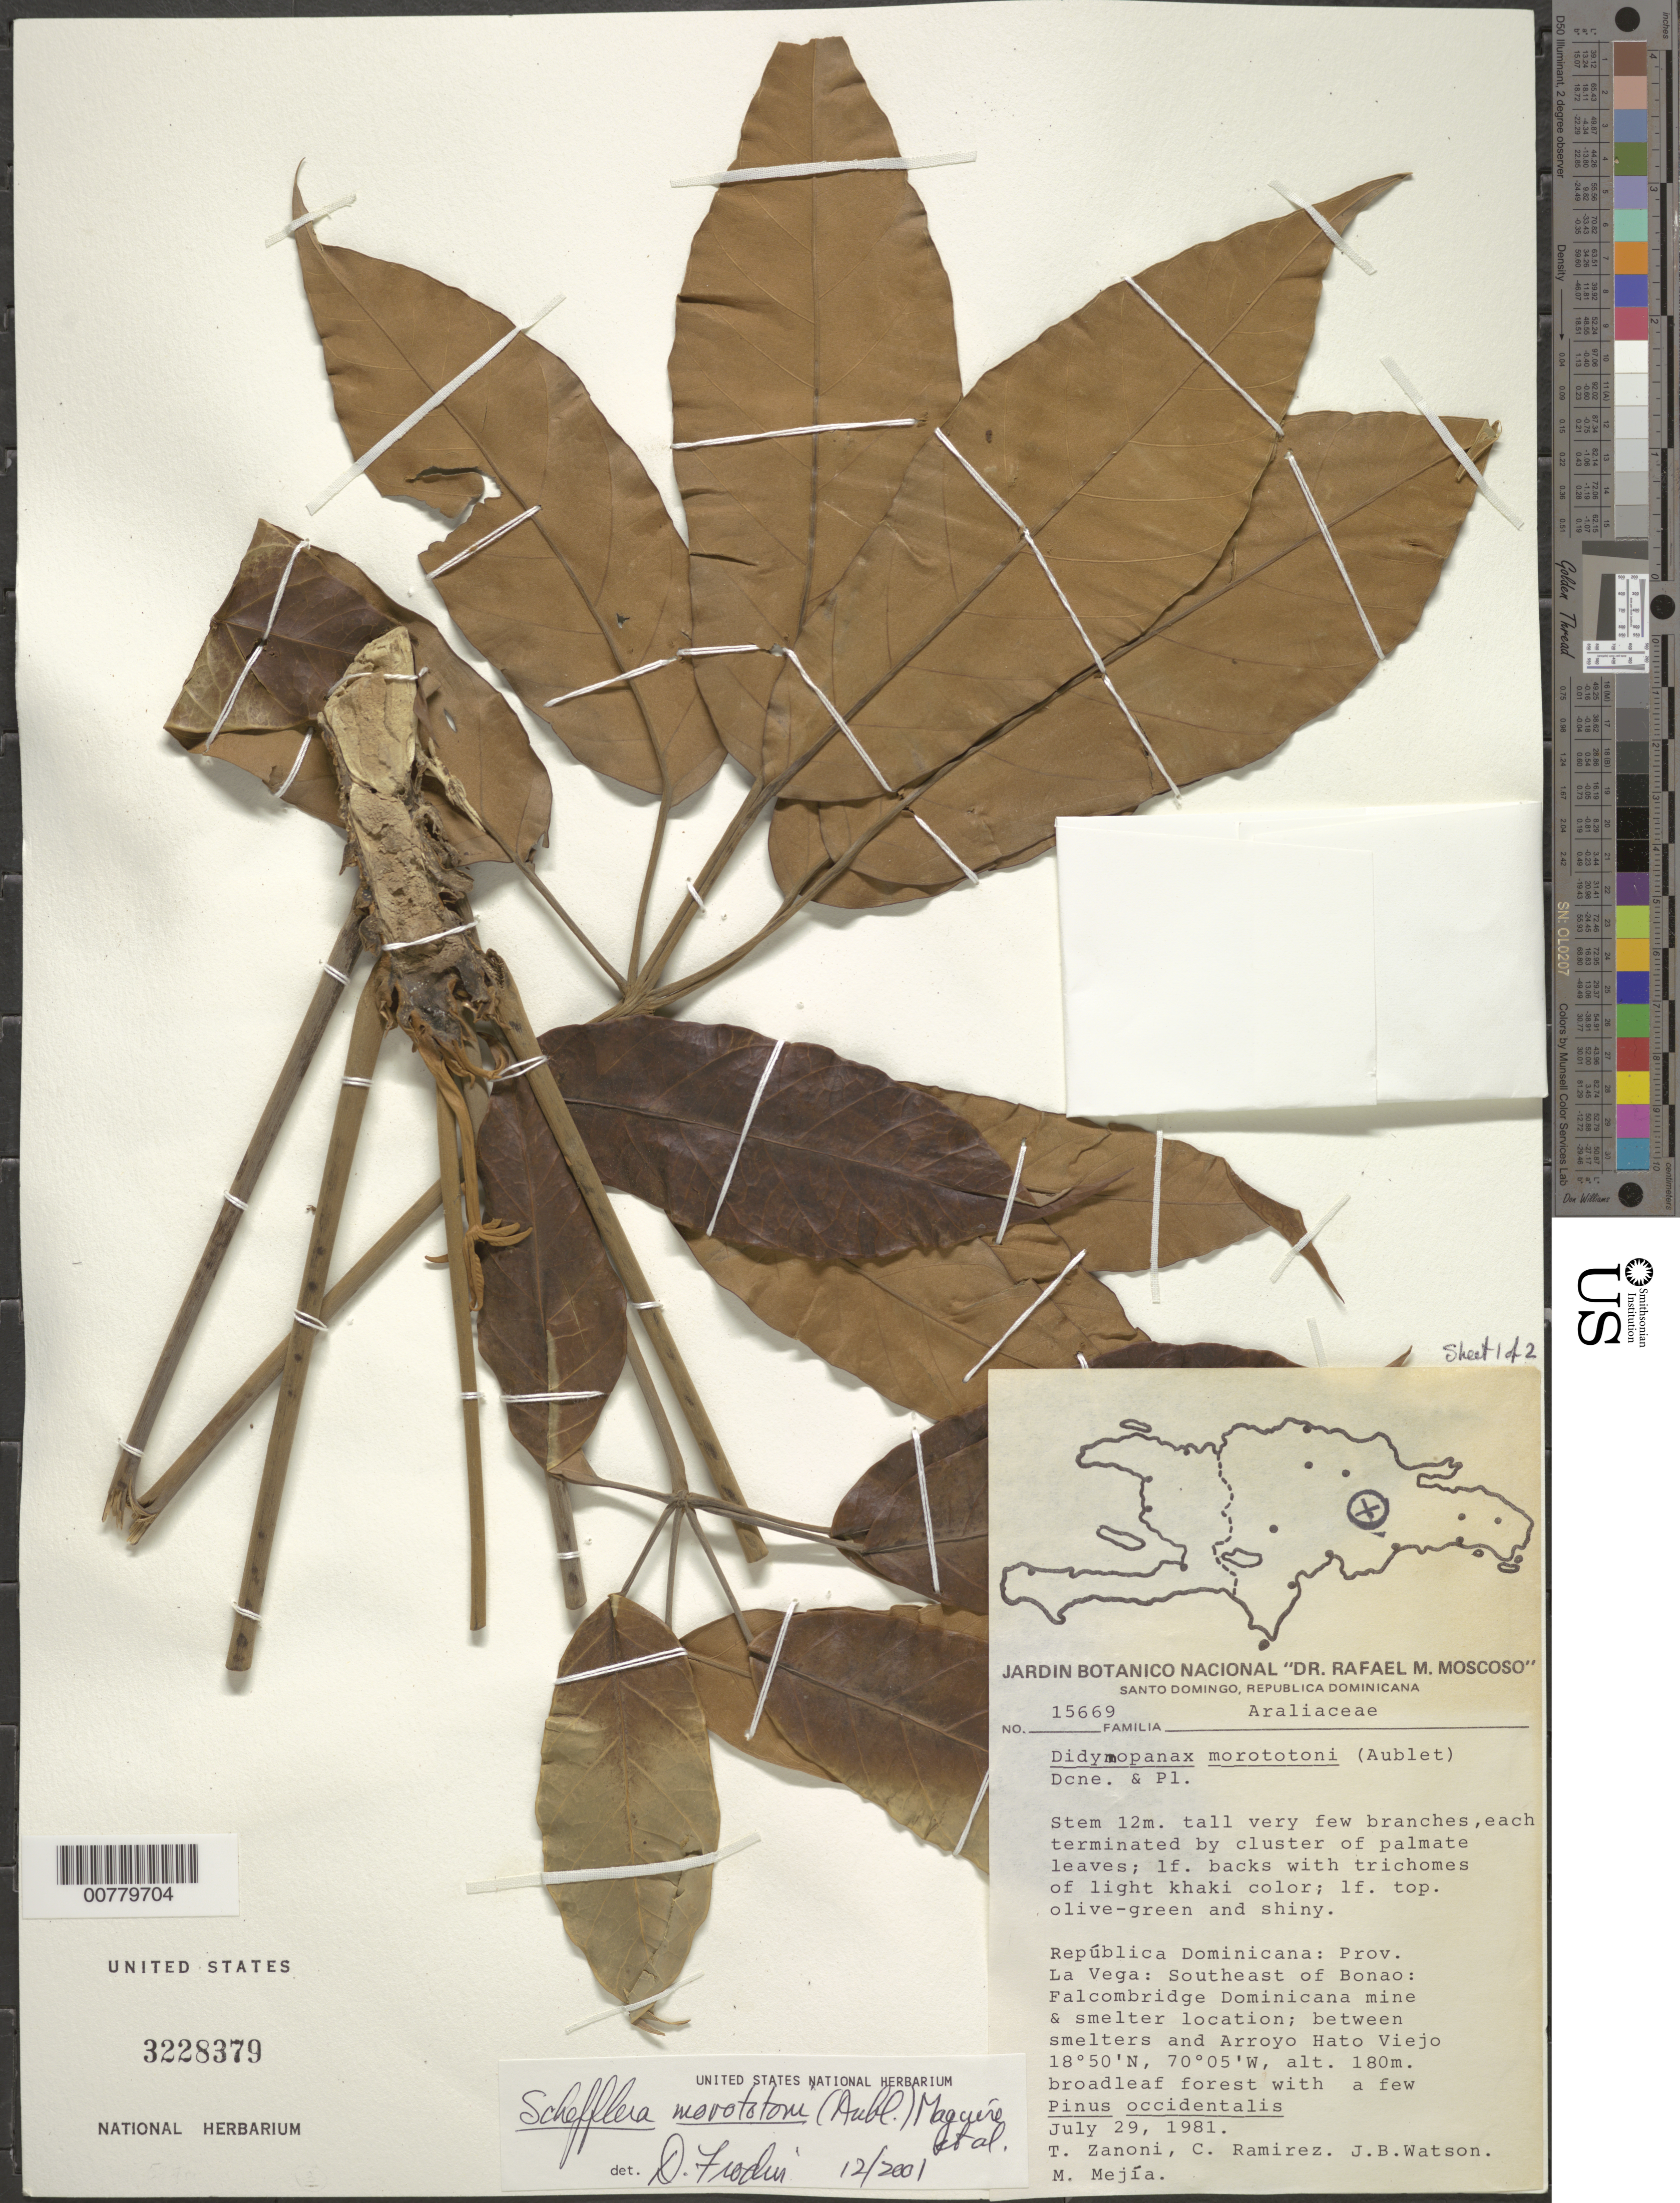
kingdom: Plantae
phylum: Tracheophyta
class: Magnoliopsida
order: Apiales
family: Araliaceae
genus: Schefflera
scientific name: Schefflera morototoni (Aubl.) Maguire, Steyerm. & Frodin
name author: (Aubl.) Maguire et al.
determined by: Frodin, D. G.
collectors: T. A. Zanoni, C. Ramirez, J. B. Watson & M. Mejia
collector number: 15669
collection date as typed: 29 Jul 1981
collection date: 1981-07-29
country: Dominican Republic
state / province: La Vega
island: Hispaniola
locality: Southeast of Bonao, Falcombridge Dominicana mine & smelter location, between smelters and Hato Viejo Stream.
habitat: Broadleaf forest with a few Pinus occidentalis.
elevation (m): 180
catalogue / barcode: US 3228379